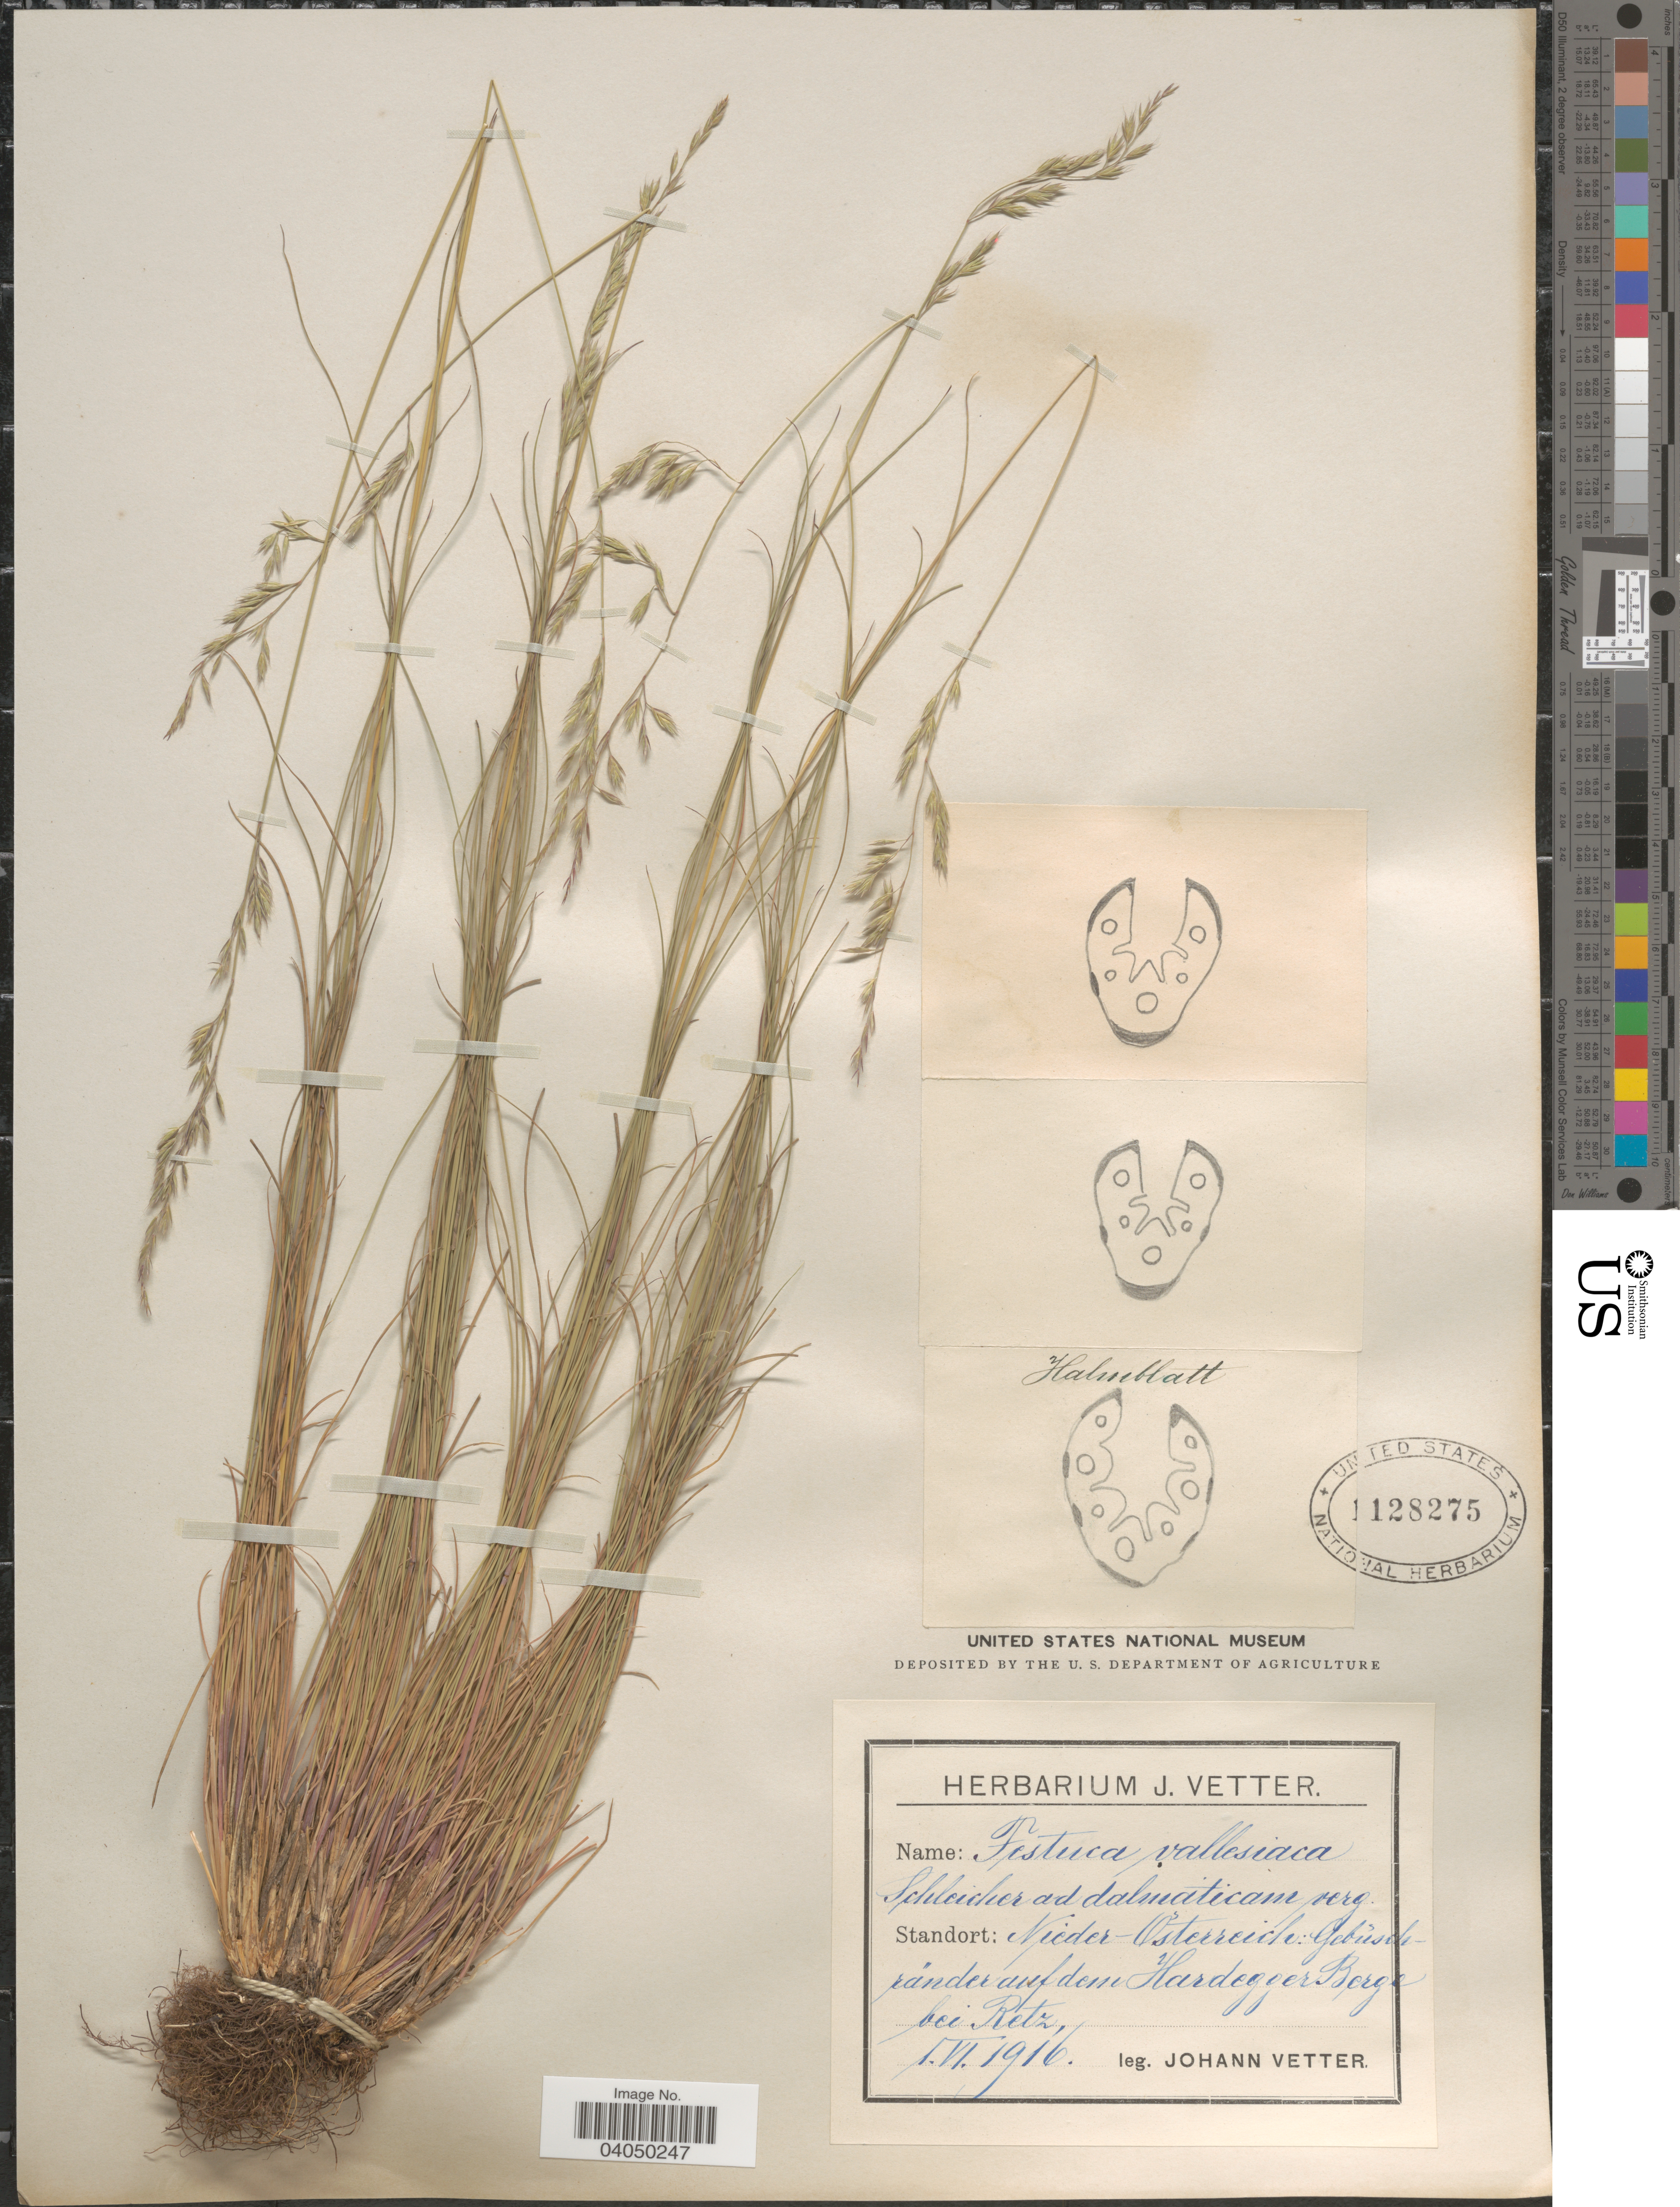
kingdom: Plantae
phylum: Tracheophyta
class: Liliopsida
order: Poales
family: Poaceae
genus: Festuca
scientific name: Festuca valesiaca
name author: Schleich. ex Gaudin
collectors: J. Vetter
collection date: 1916-06-01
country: Austria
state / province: Niederosterreich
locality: Gebüschränder auf dem Hardegger Berge bei Retz.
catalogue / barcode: US 1128275